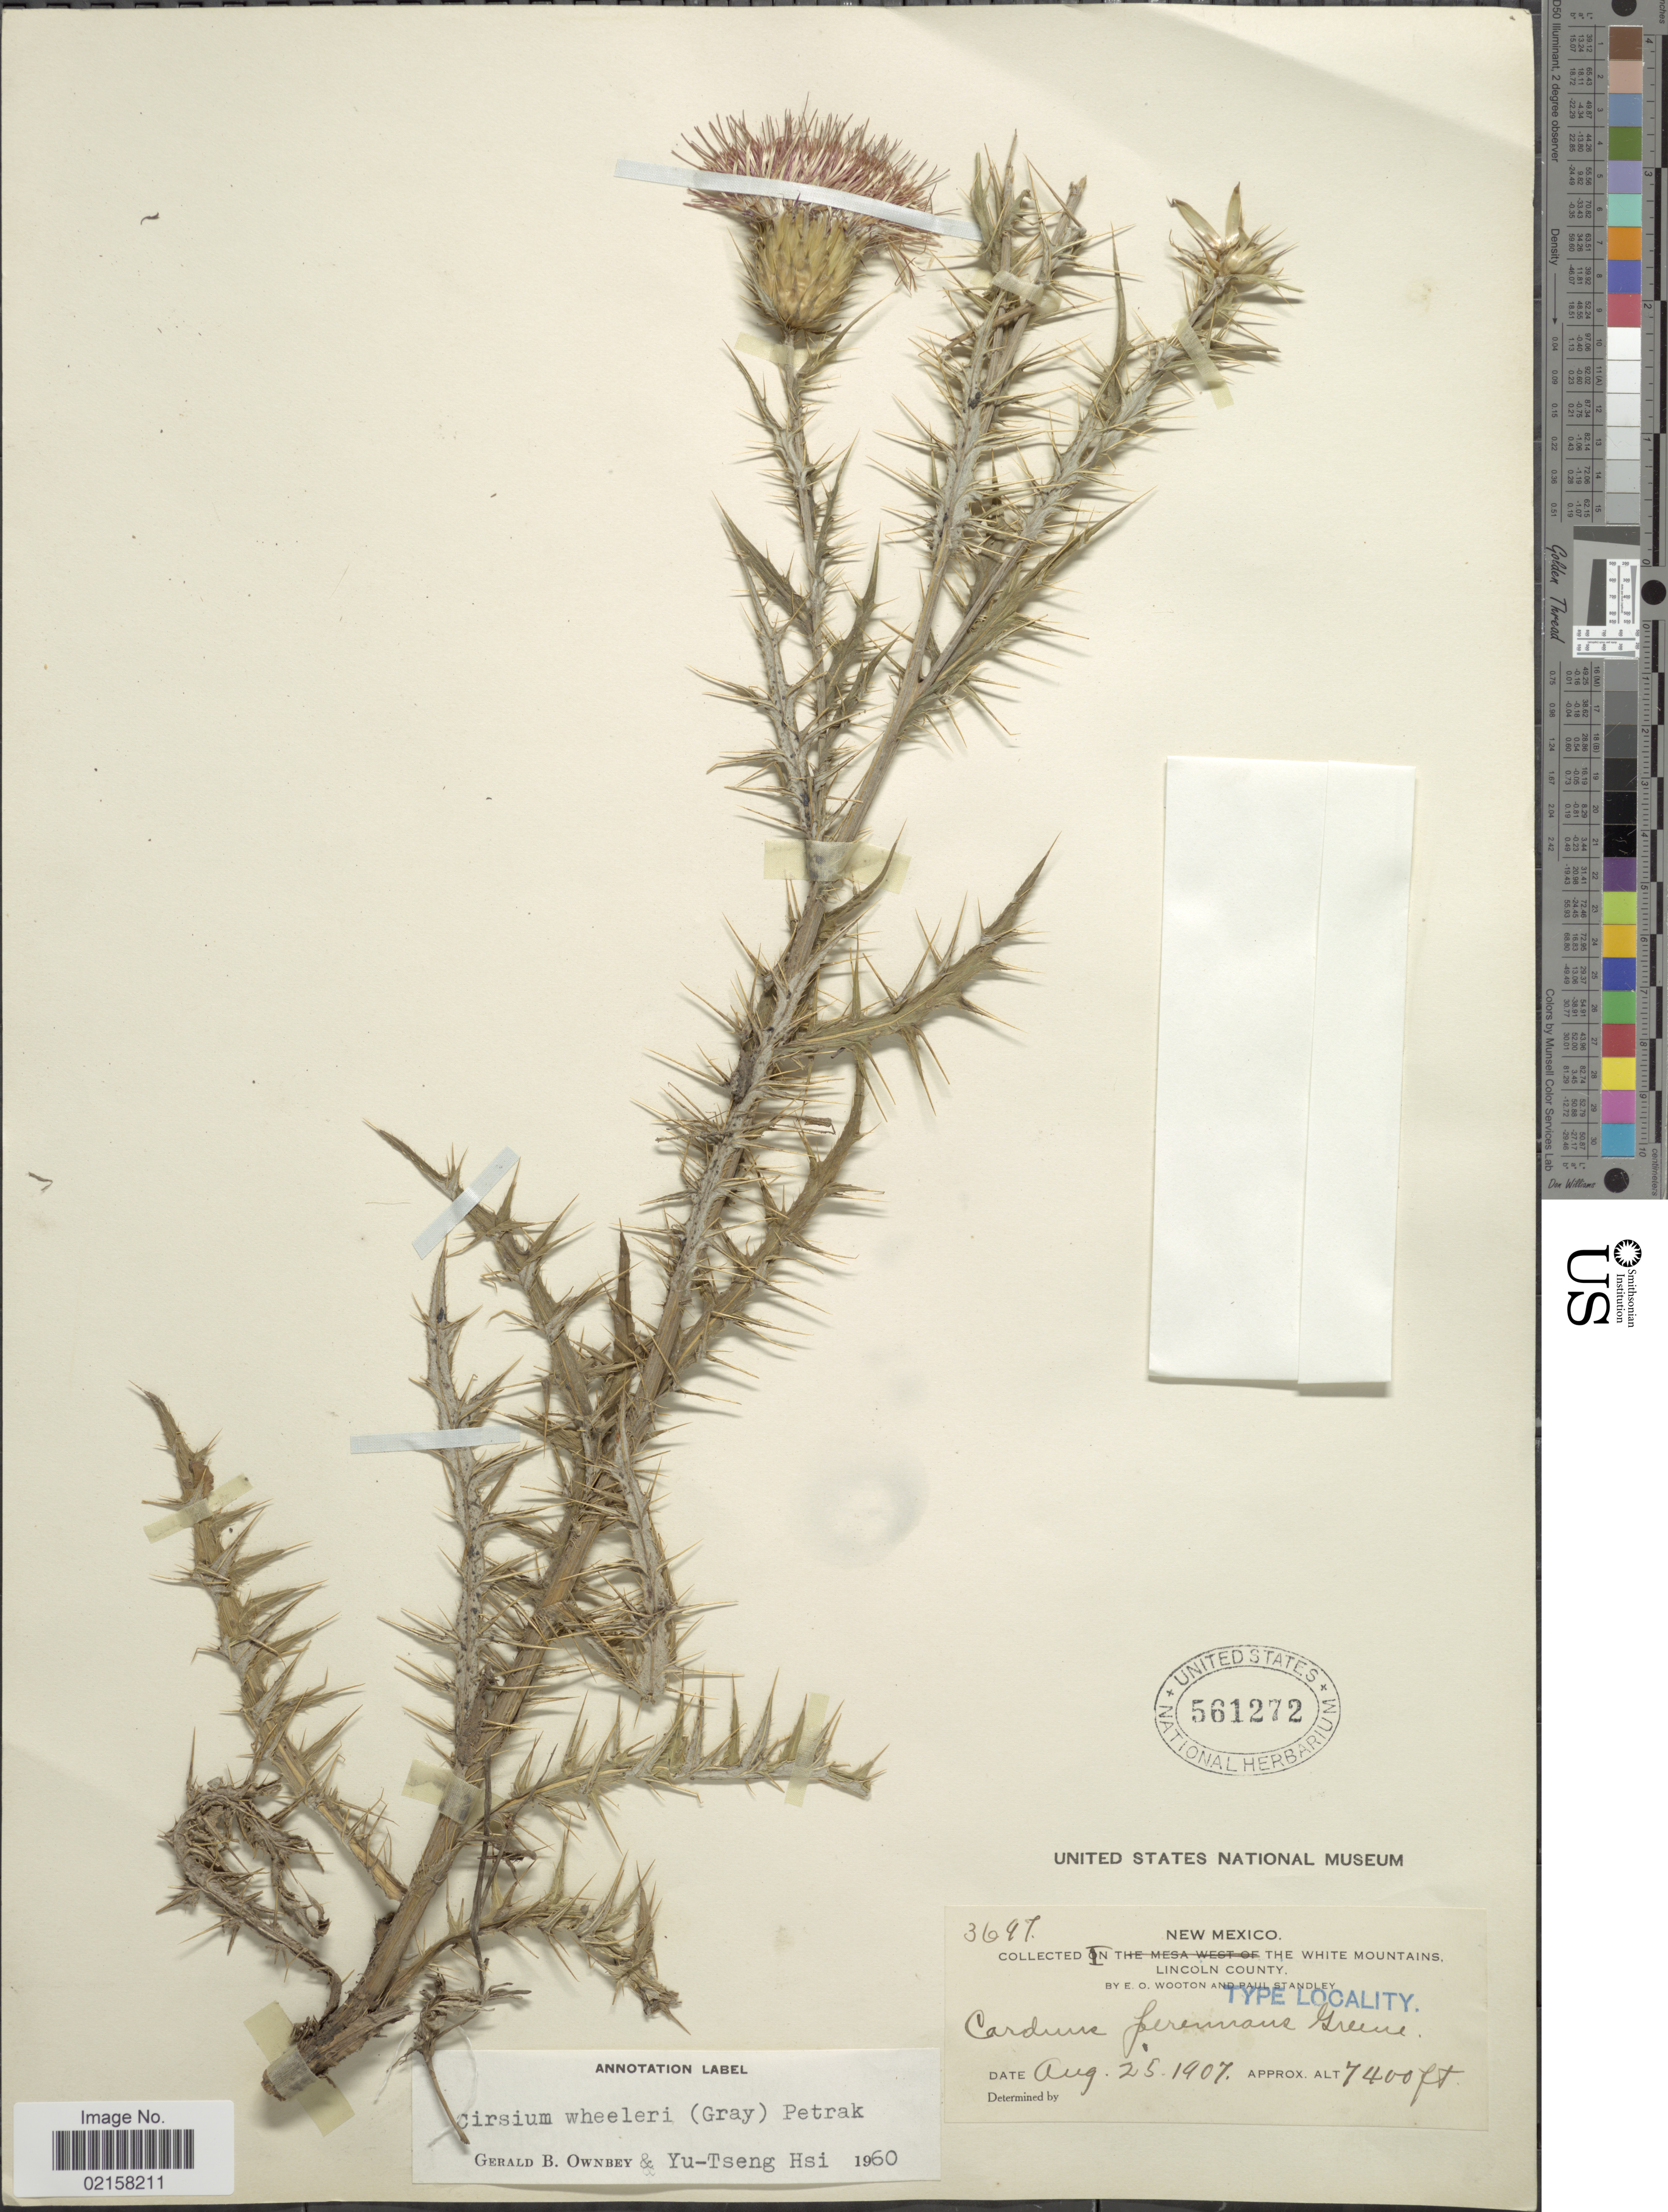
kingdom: Plantae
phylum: Tracheophyta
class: Magnoliopsida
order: Asterales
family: Asteraceae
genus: Cirsium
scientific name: Cirsium wheeleri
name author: (A. Gray) Petr.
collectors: E. O. Wooton & P. C. Standley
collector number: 3647*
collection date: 1907-08-25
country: United States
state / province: New Mexico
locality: The White Mountains, Lincoln County, Type Locality.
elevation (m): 2256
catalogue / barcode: US 561272